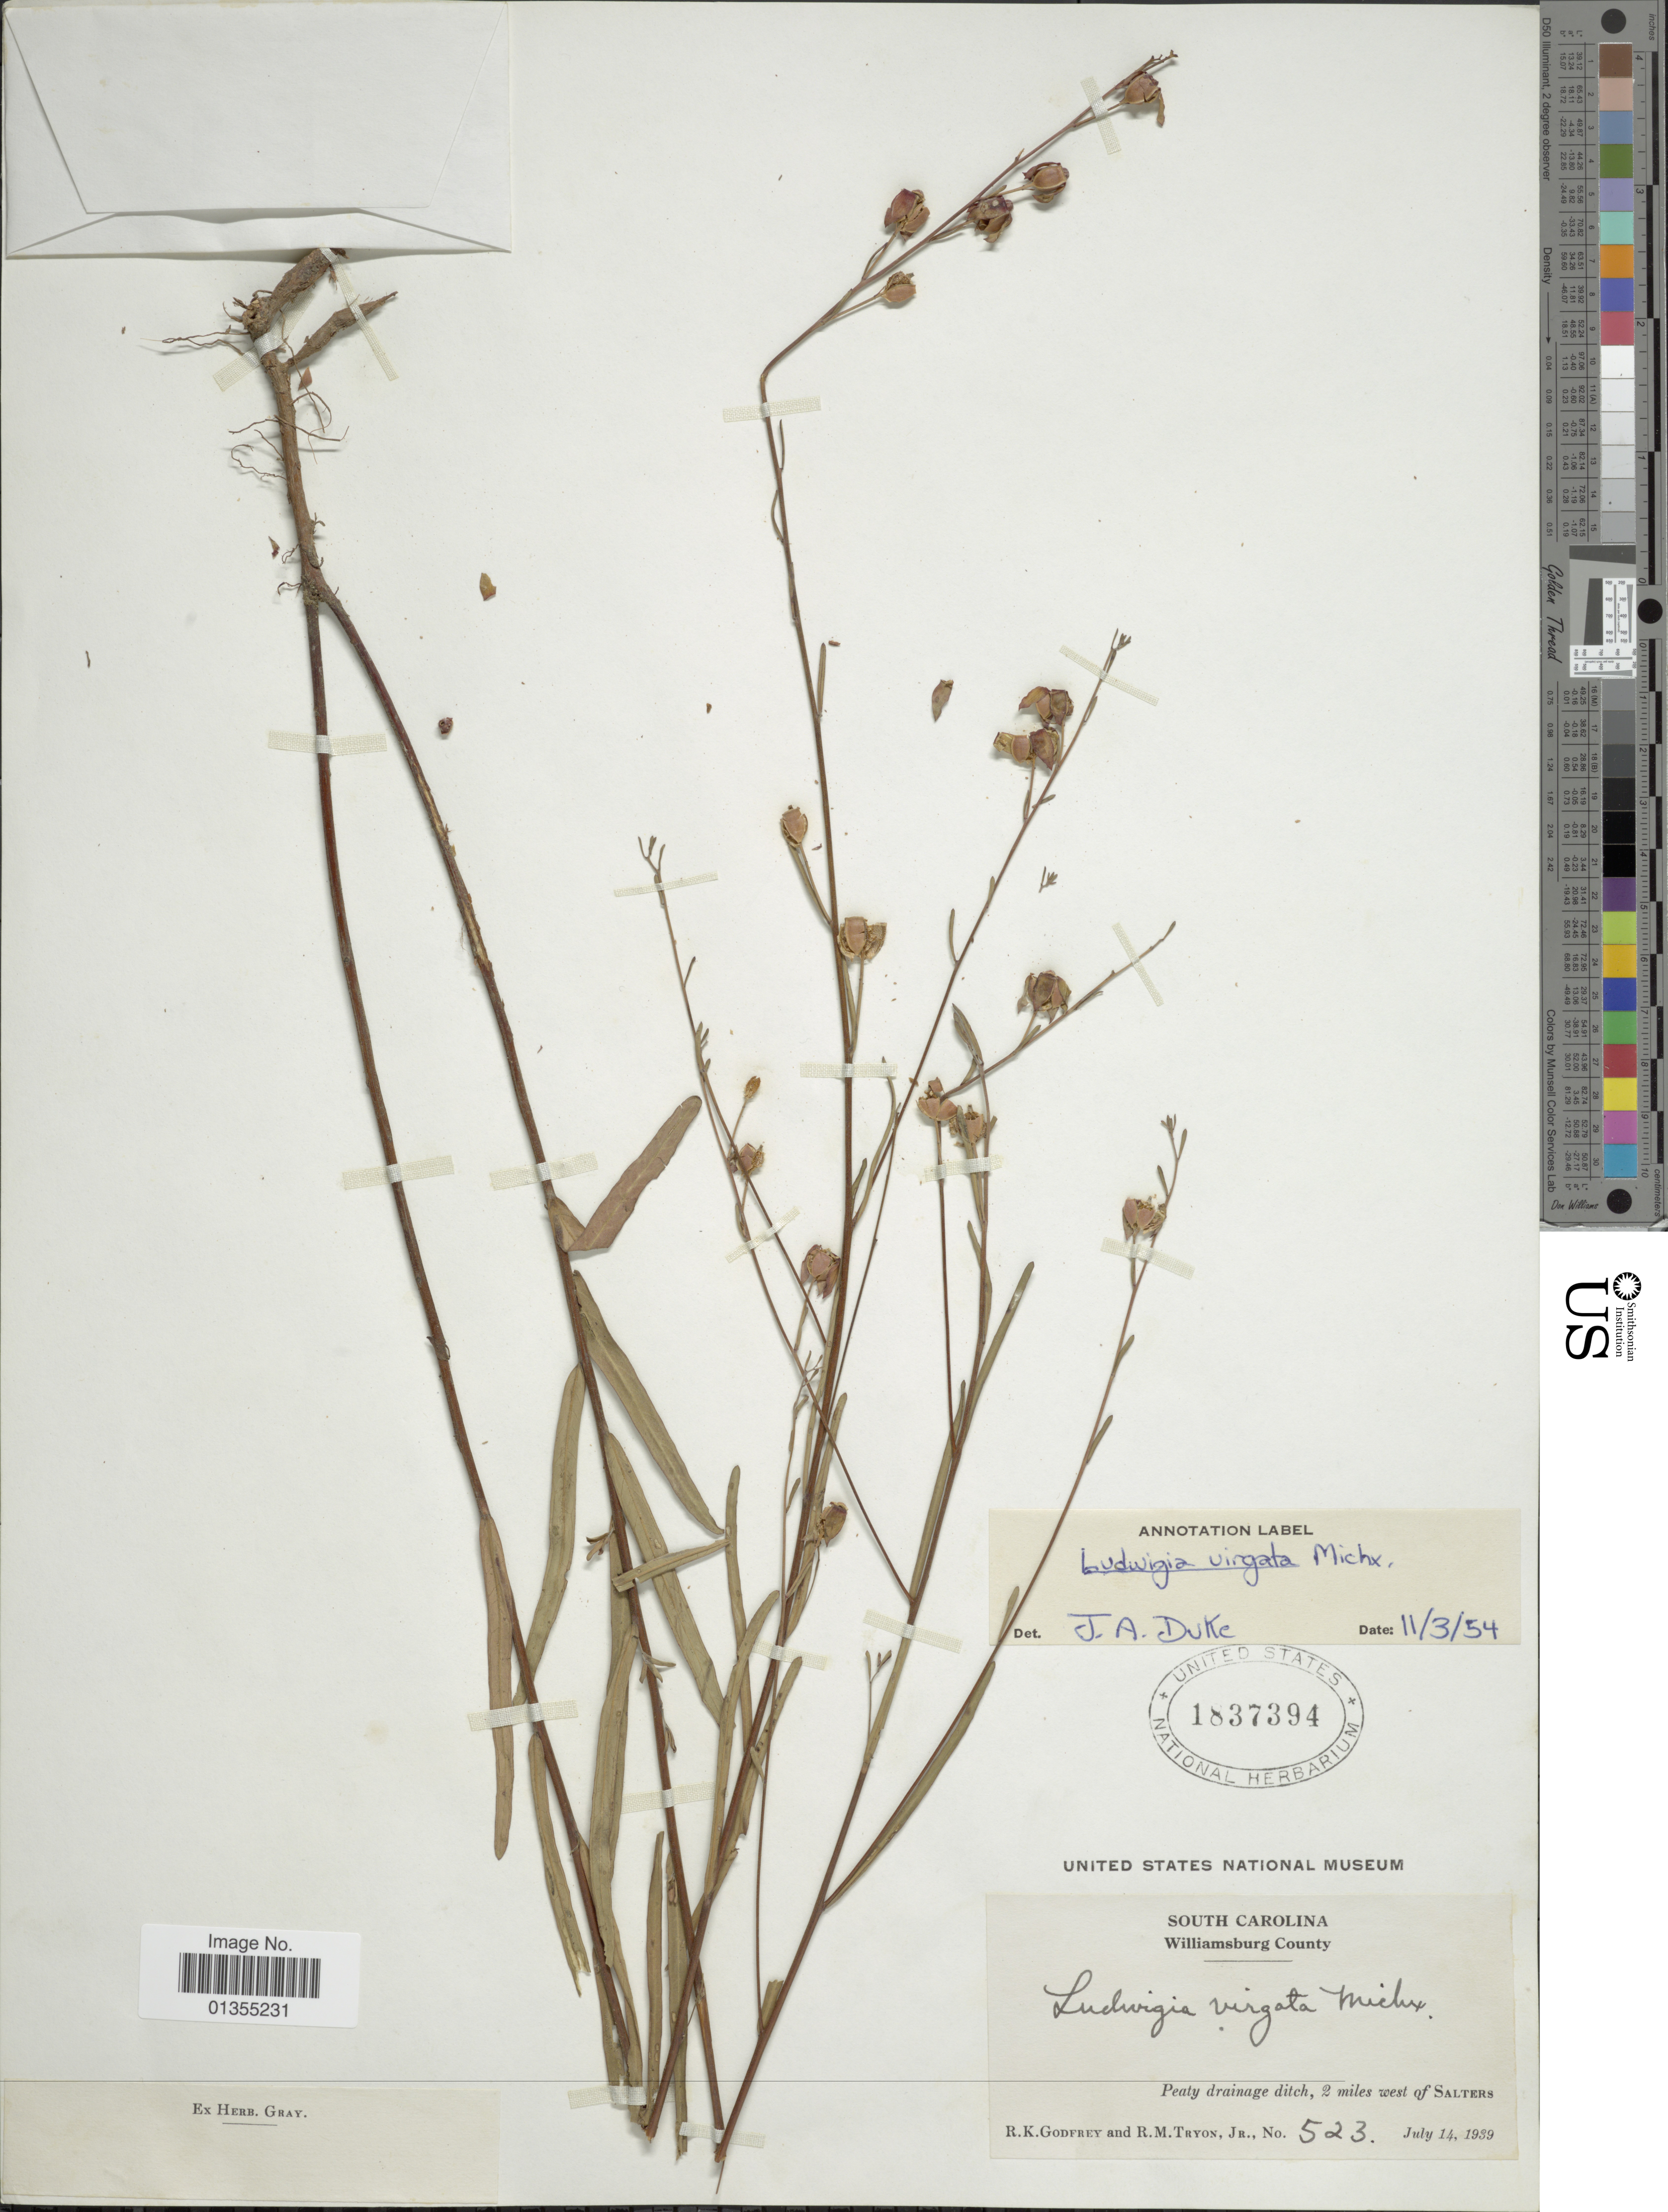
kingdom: Plantae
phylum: Tracheophyta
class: Magnoliopsida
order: Myrtales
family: Onagraceae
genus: Ludwigia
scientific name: Ludwigia virgata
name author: Michx.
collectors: R. K. Godfrey & R. M. Tryon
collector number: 523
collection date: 1939-07-14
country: United States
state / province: South Carolina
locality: Williamsburg County. Peaty drainage ditch, 2 miles west of Salters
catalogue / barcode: US 1837394